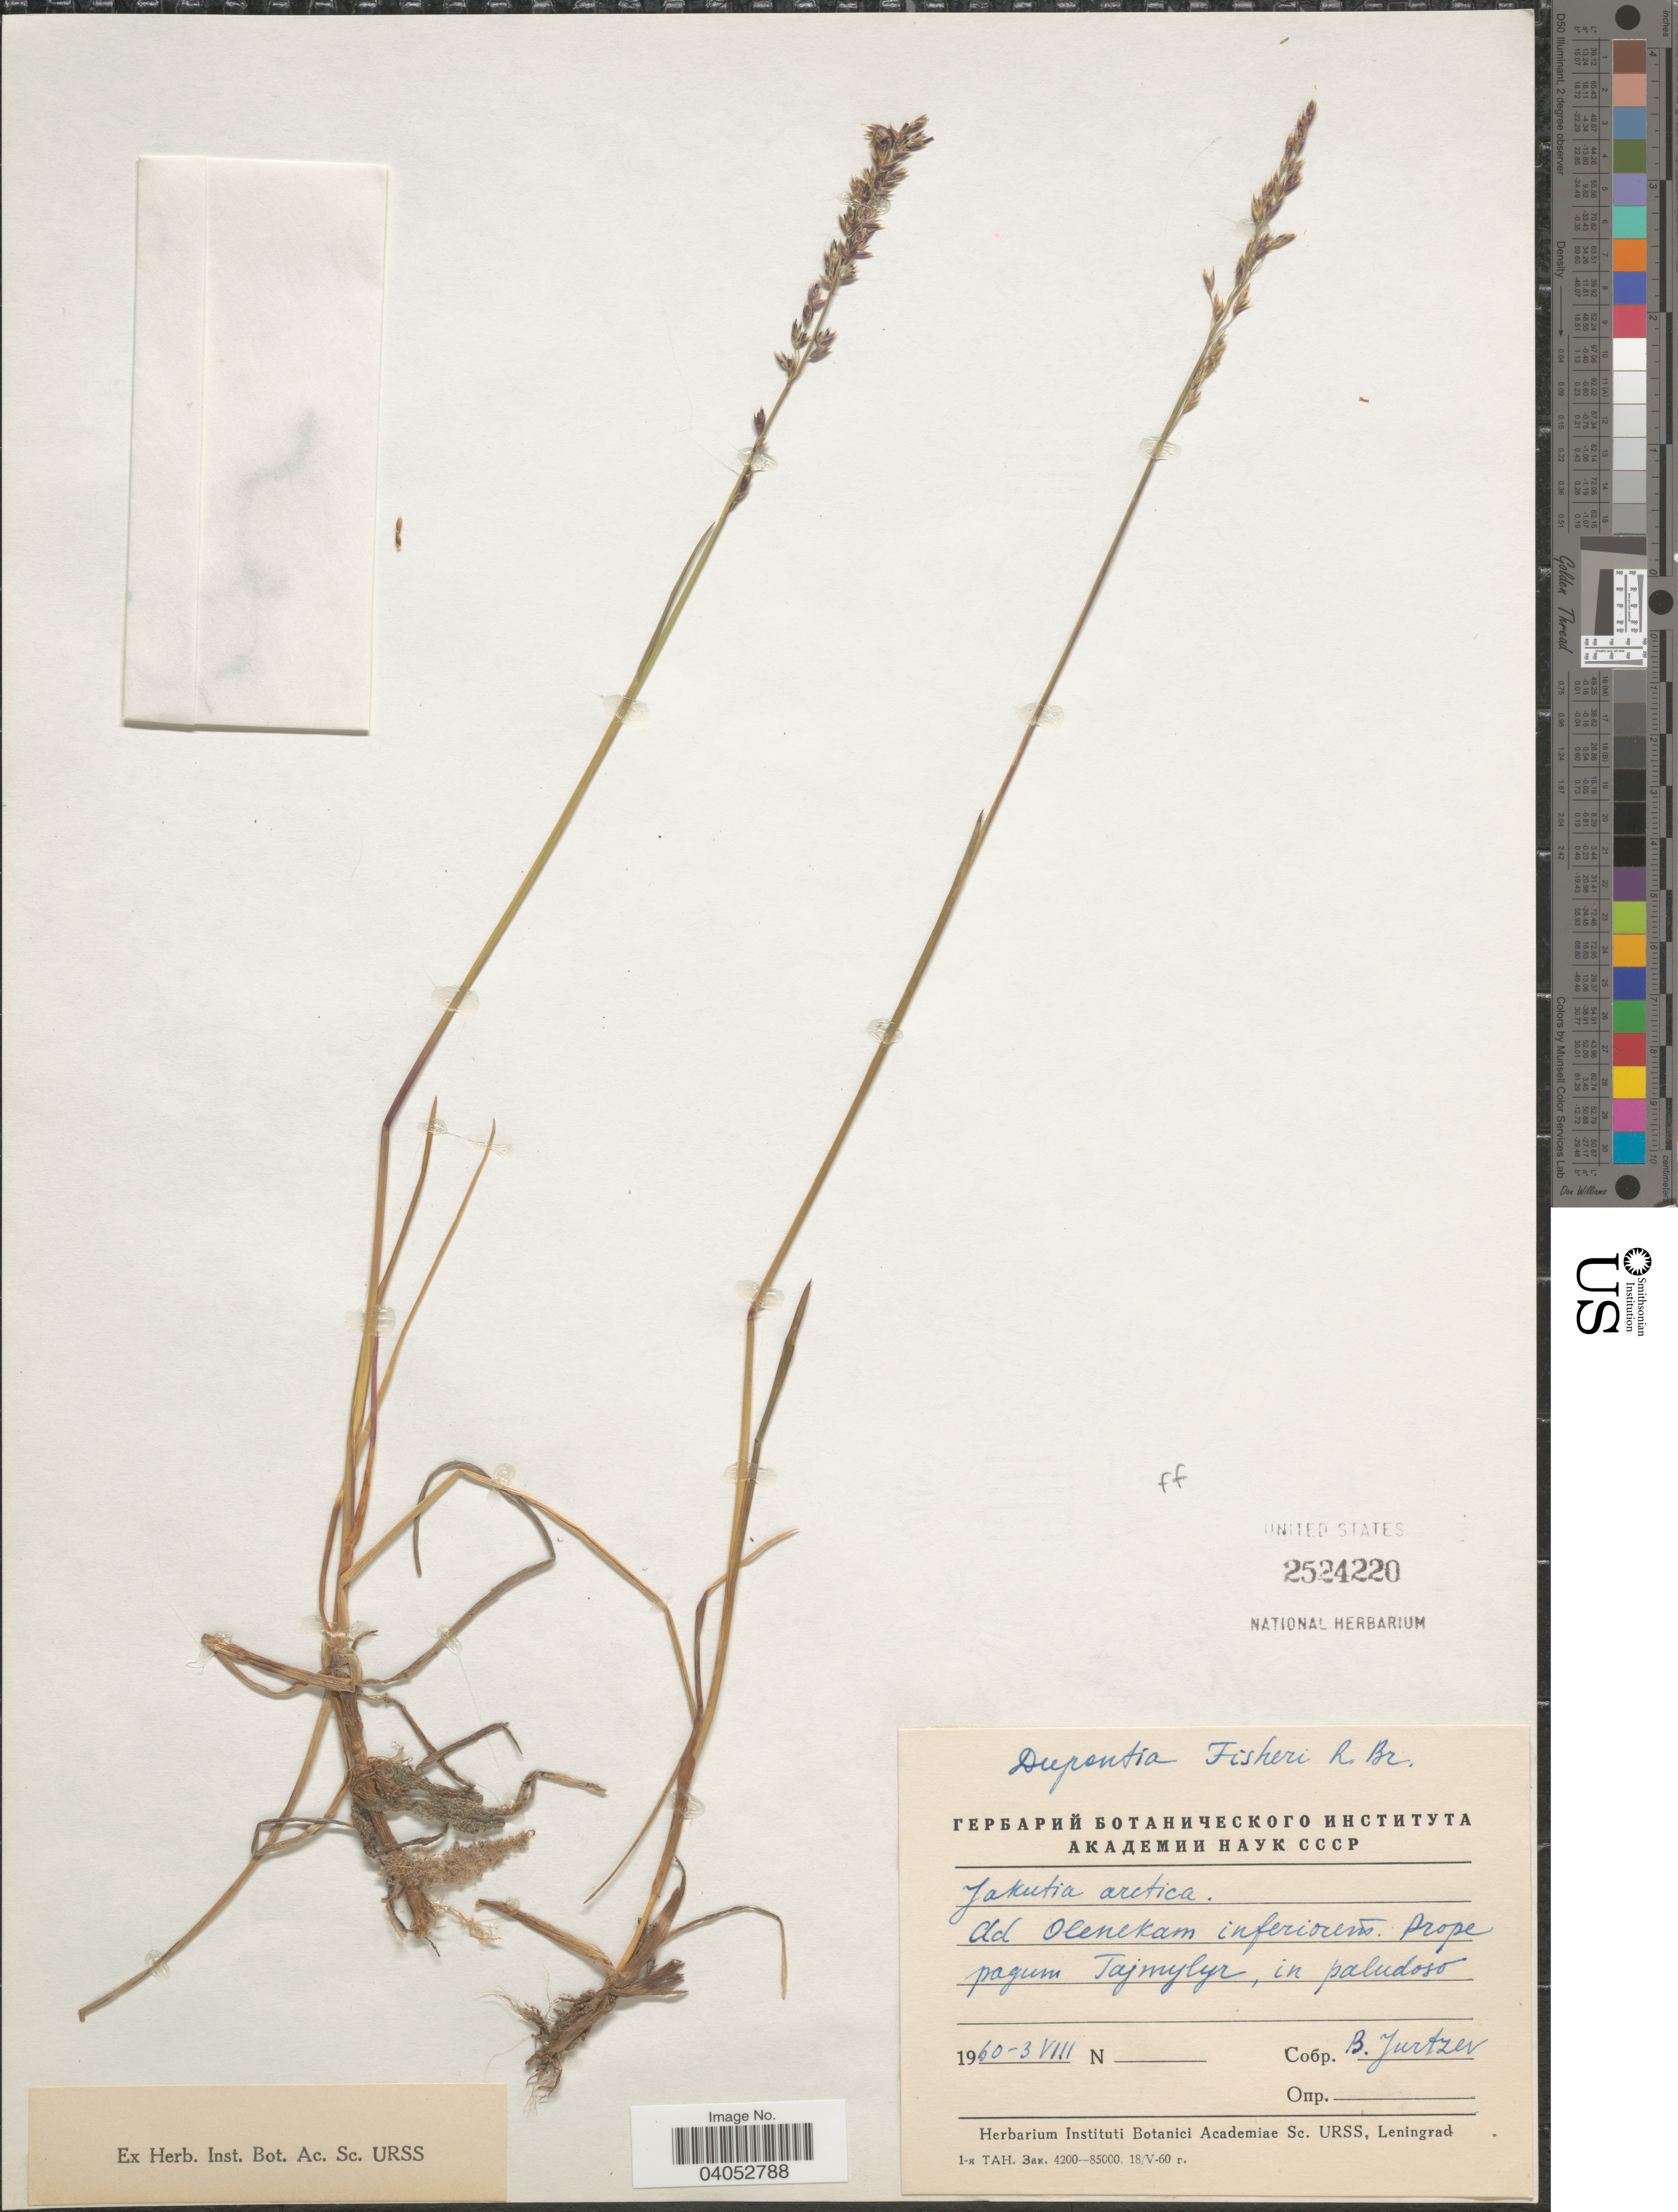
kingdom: Plantae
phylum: Tracheophyta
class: Liliopsida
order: Poales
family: Poaceae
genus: Dupontia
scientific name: Dupontia micrantha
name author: Holm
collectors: B. A. Jurtzev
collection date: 1960-08-03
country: Russian Federation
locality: Jakutia arctica. Ad Olenekam inferiorens. prope pagum Tajmylyr, in paludosis.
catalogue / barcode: US 2524220